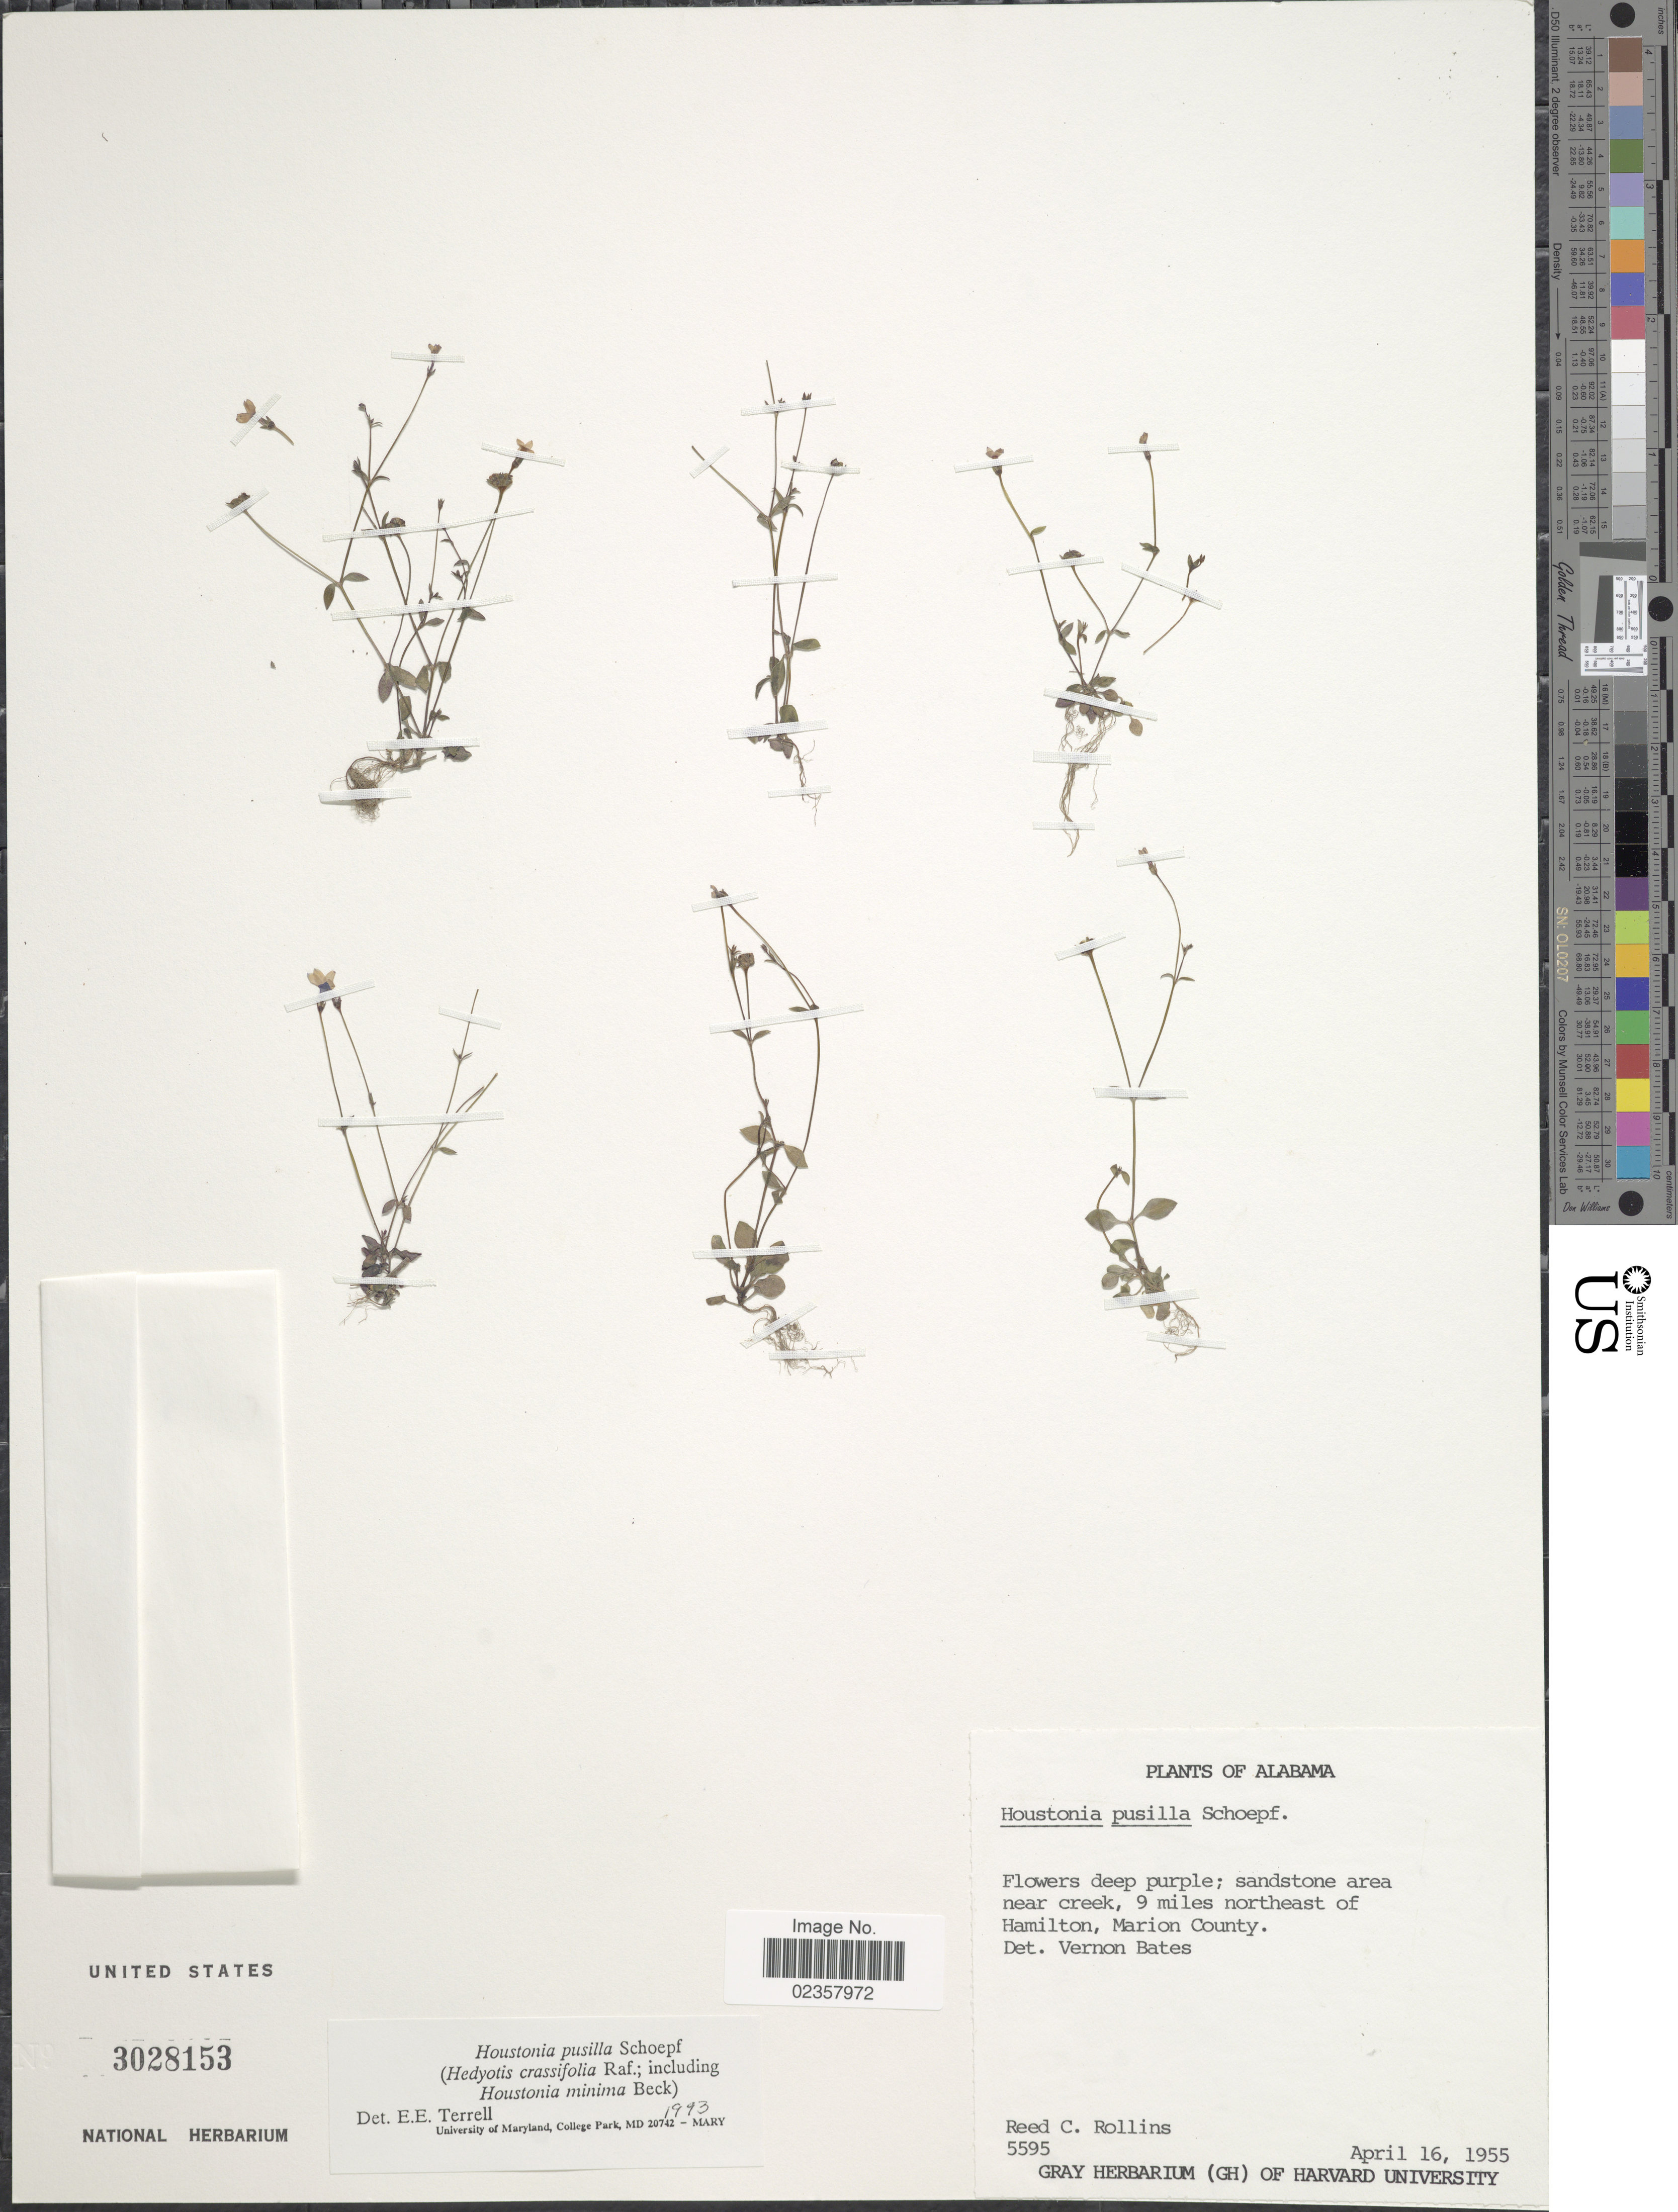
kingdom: Plantae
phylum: Tracheophyta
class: Magnoliopsida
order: Gentianales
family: Rubiaceae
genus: Houstonia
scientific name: Houstonia pusilla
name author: Schoepf.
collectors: R. C. Rollins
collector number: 5595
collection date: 1955-04-16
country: United States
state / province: Alabama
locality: Alabama, Sandstone area near creek, 9 miles northeast of Hamilton, Marion County.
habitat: sandstone area near creek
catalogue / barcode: US 3028153